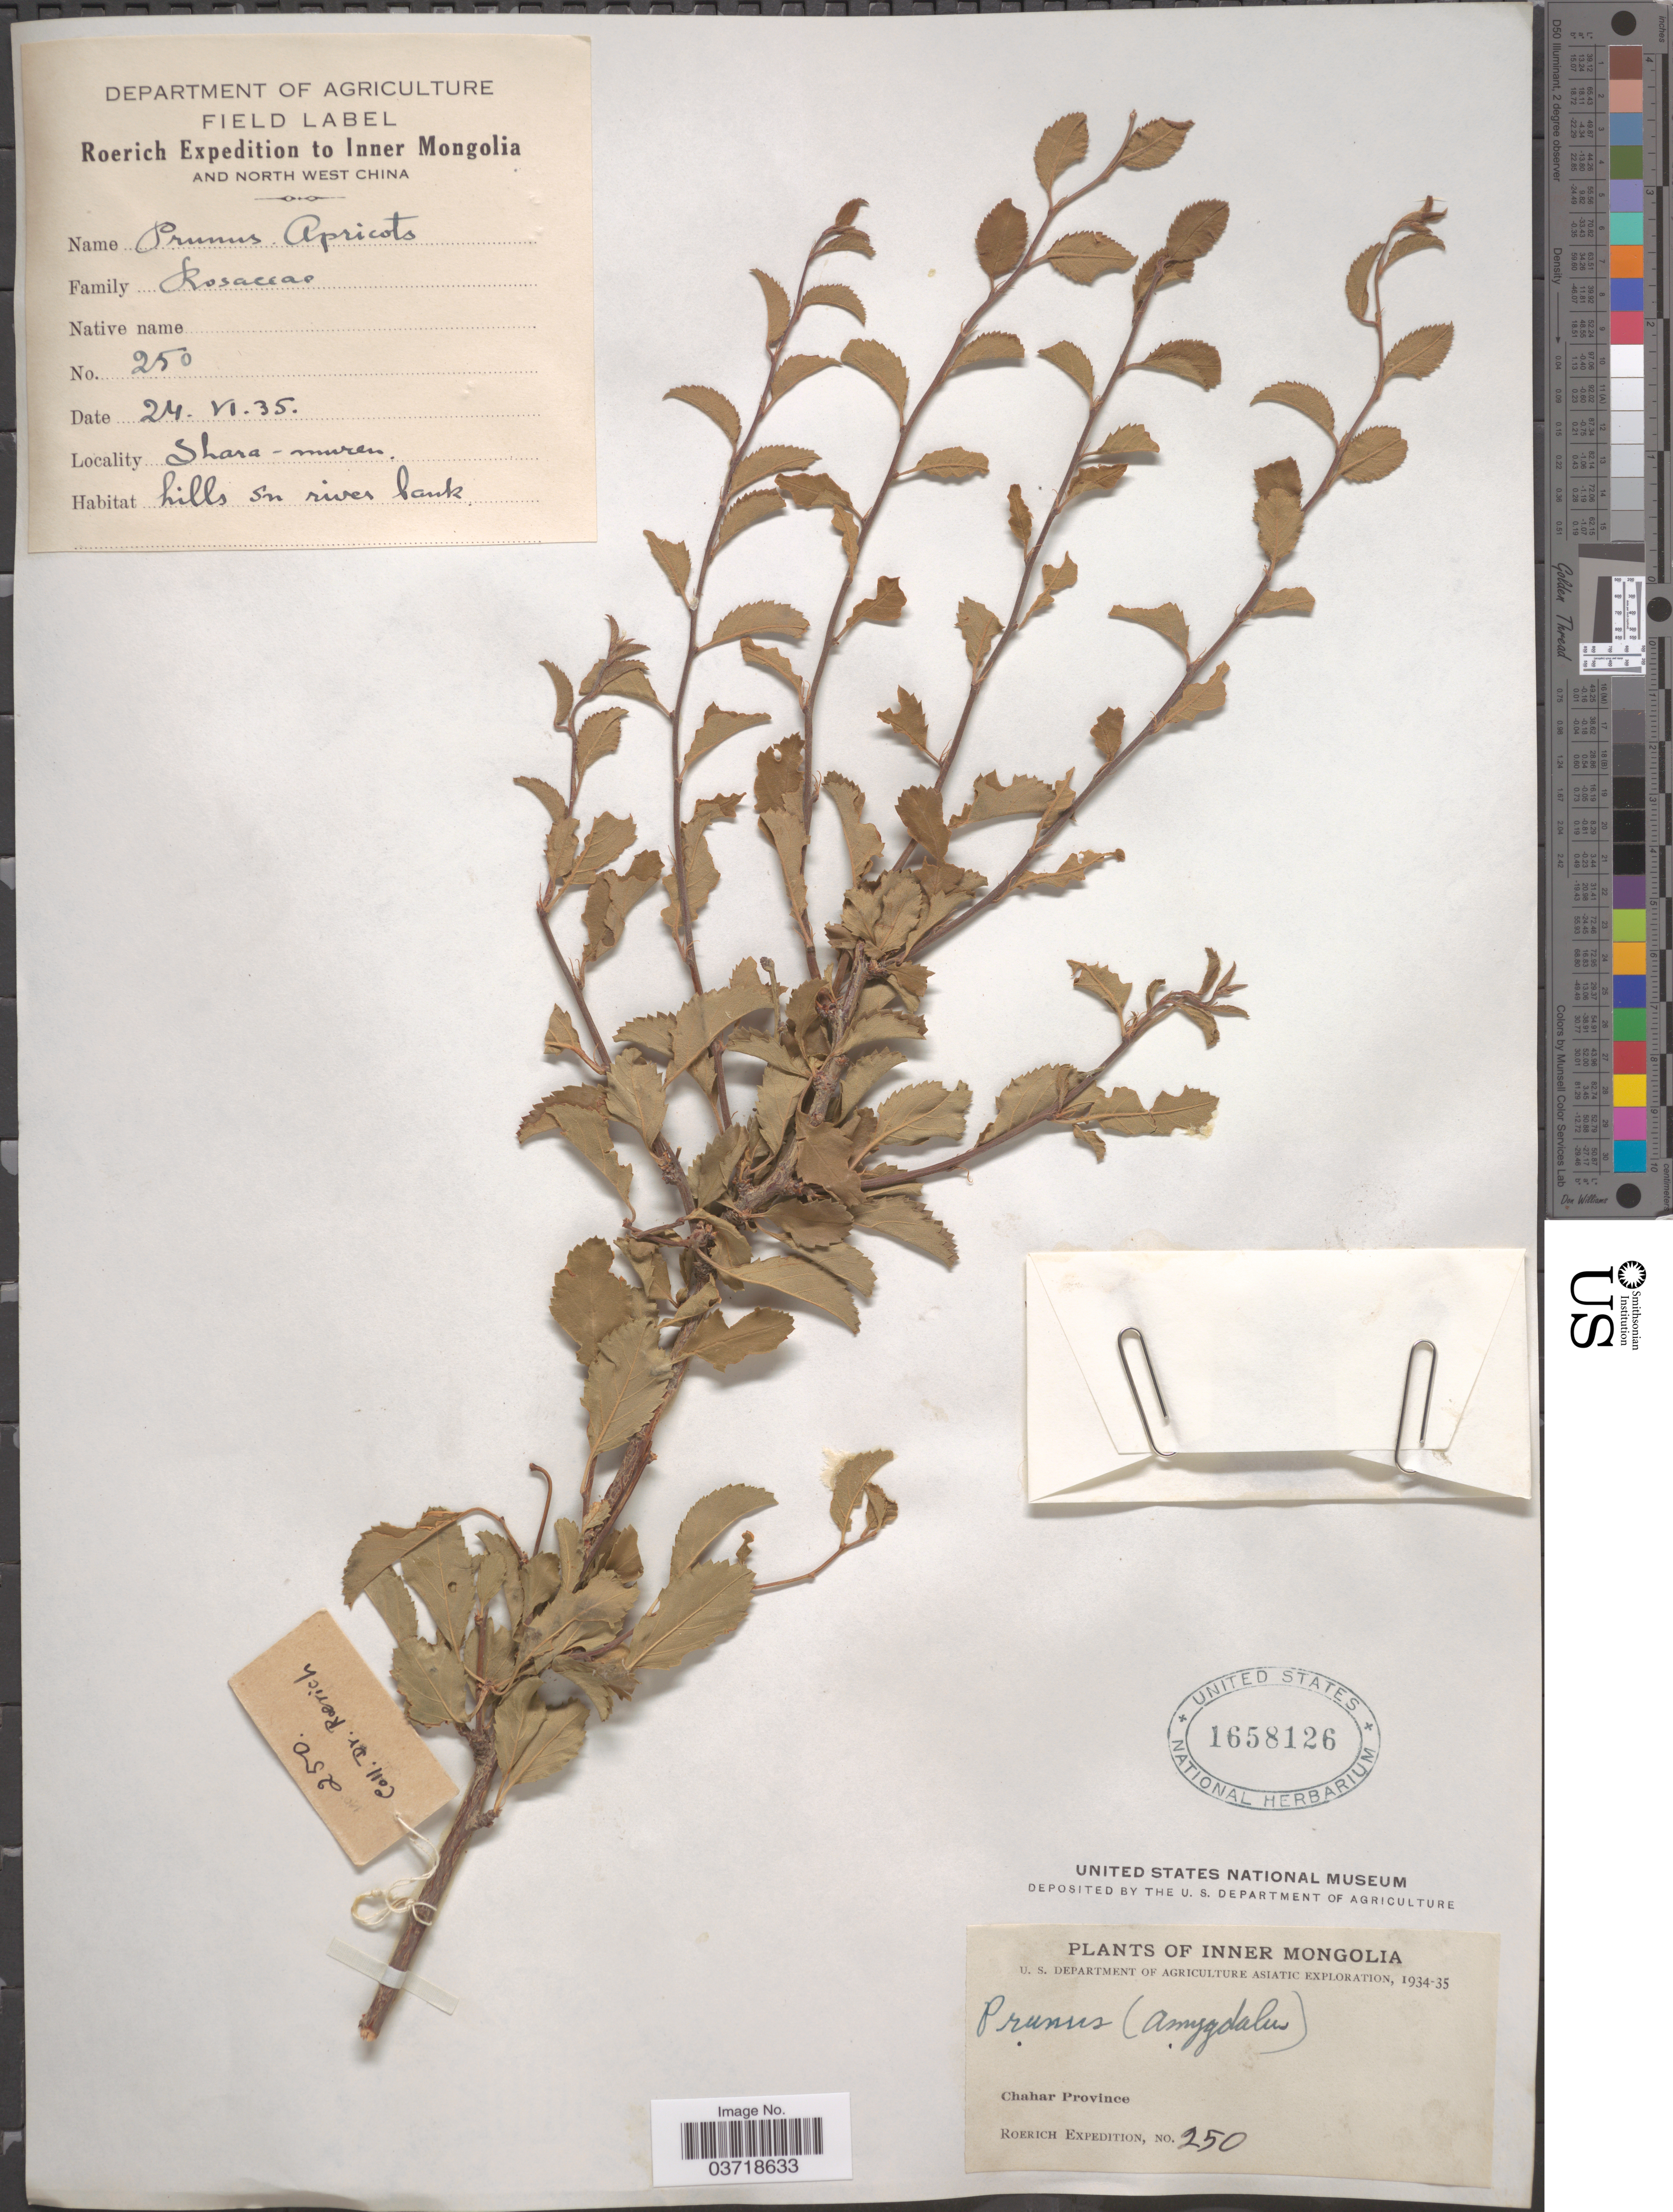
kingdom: Plantae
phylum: Tracheophyta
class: Magnoliopsida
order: Rosales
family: Rosaceae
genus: Prunus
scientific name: Prunus sp.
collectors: Roerich Expedition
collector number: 250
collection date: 1935-06-24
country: China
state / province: Nei Monggol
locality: Inner Mongolia and North West China. Shara - muren. Chahar Province.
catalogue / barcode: US 1658126